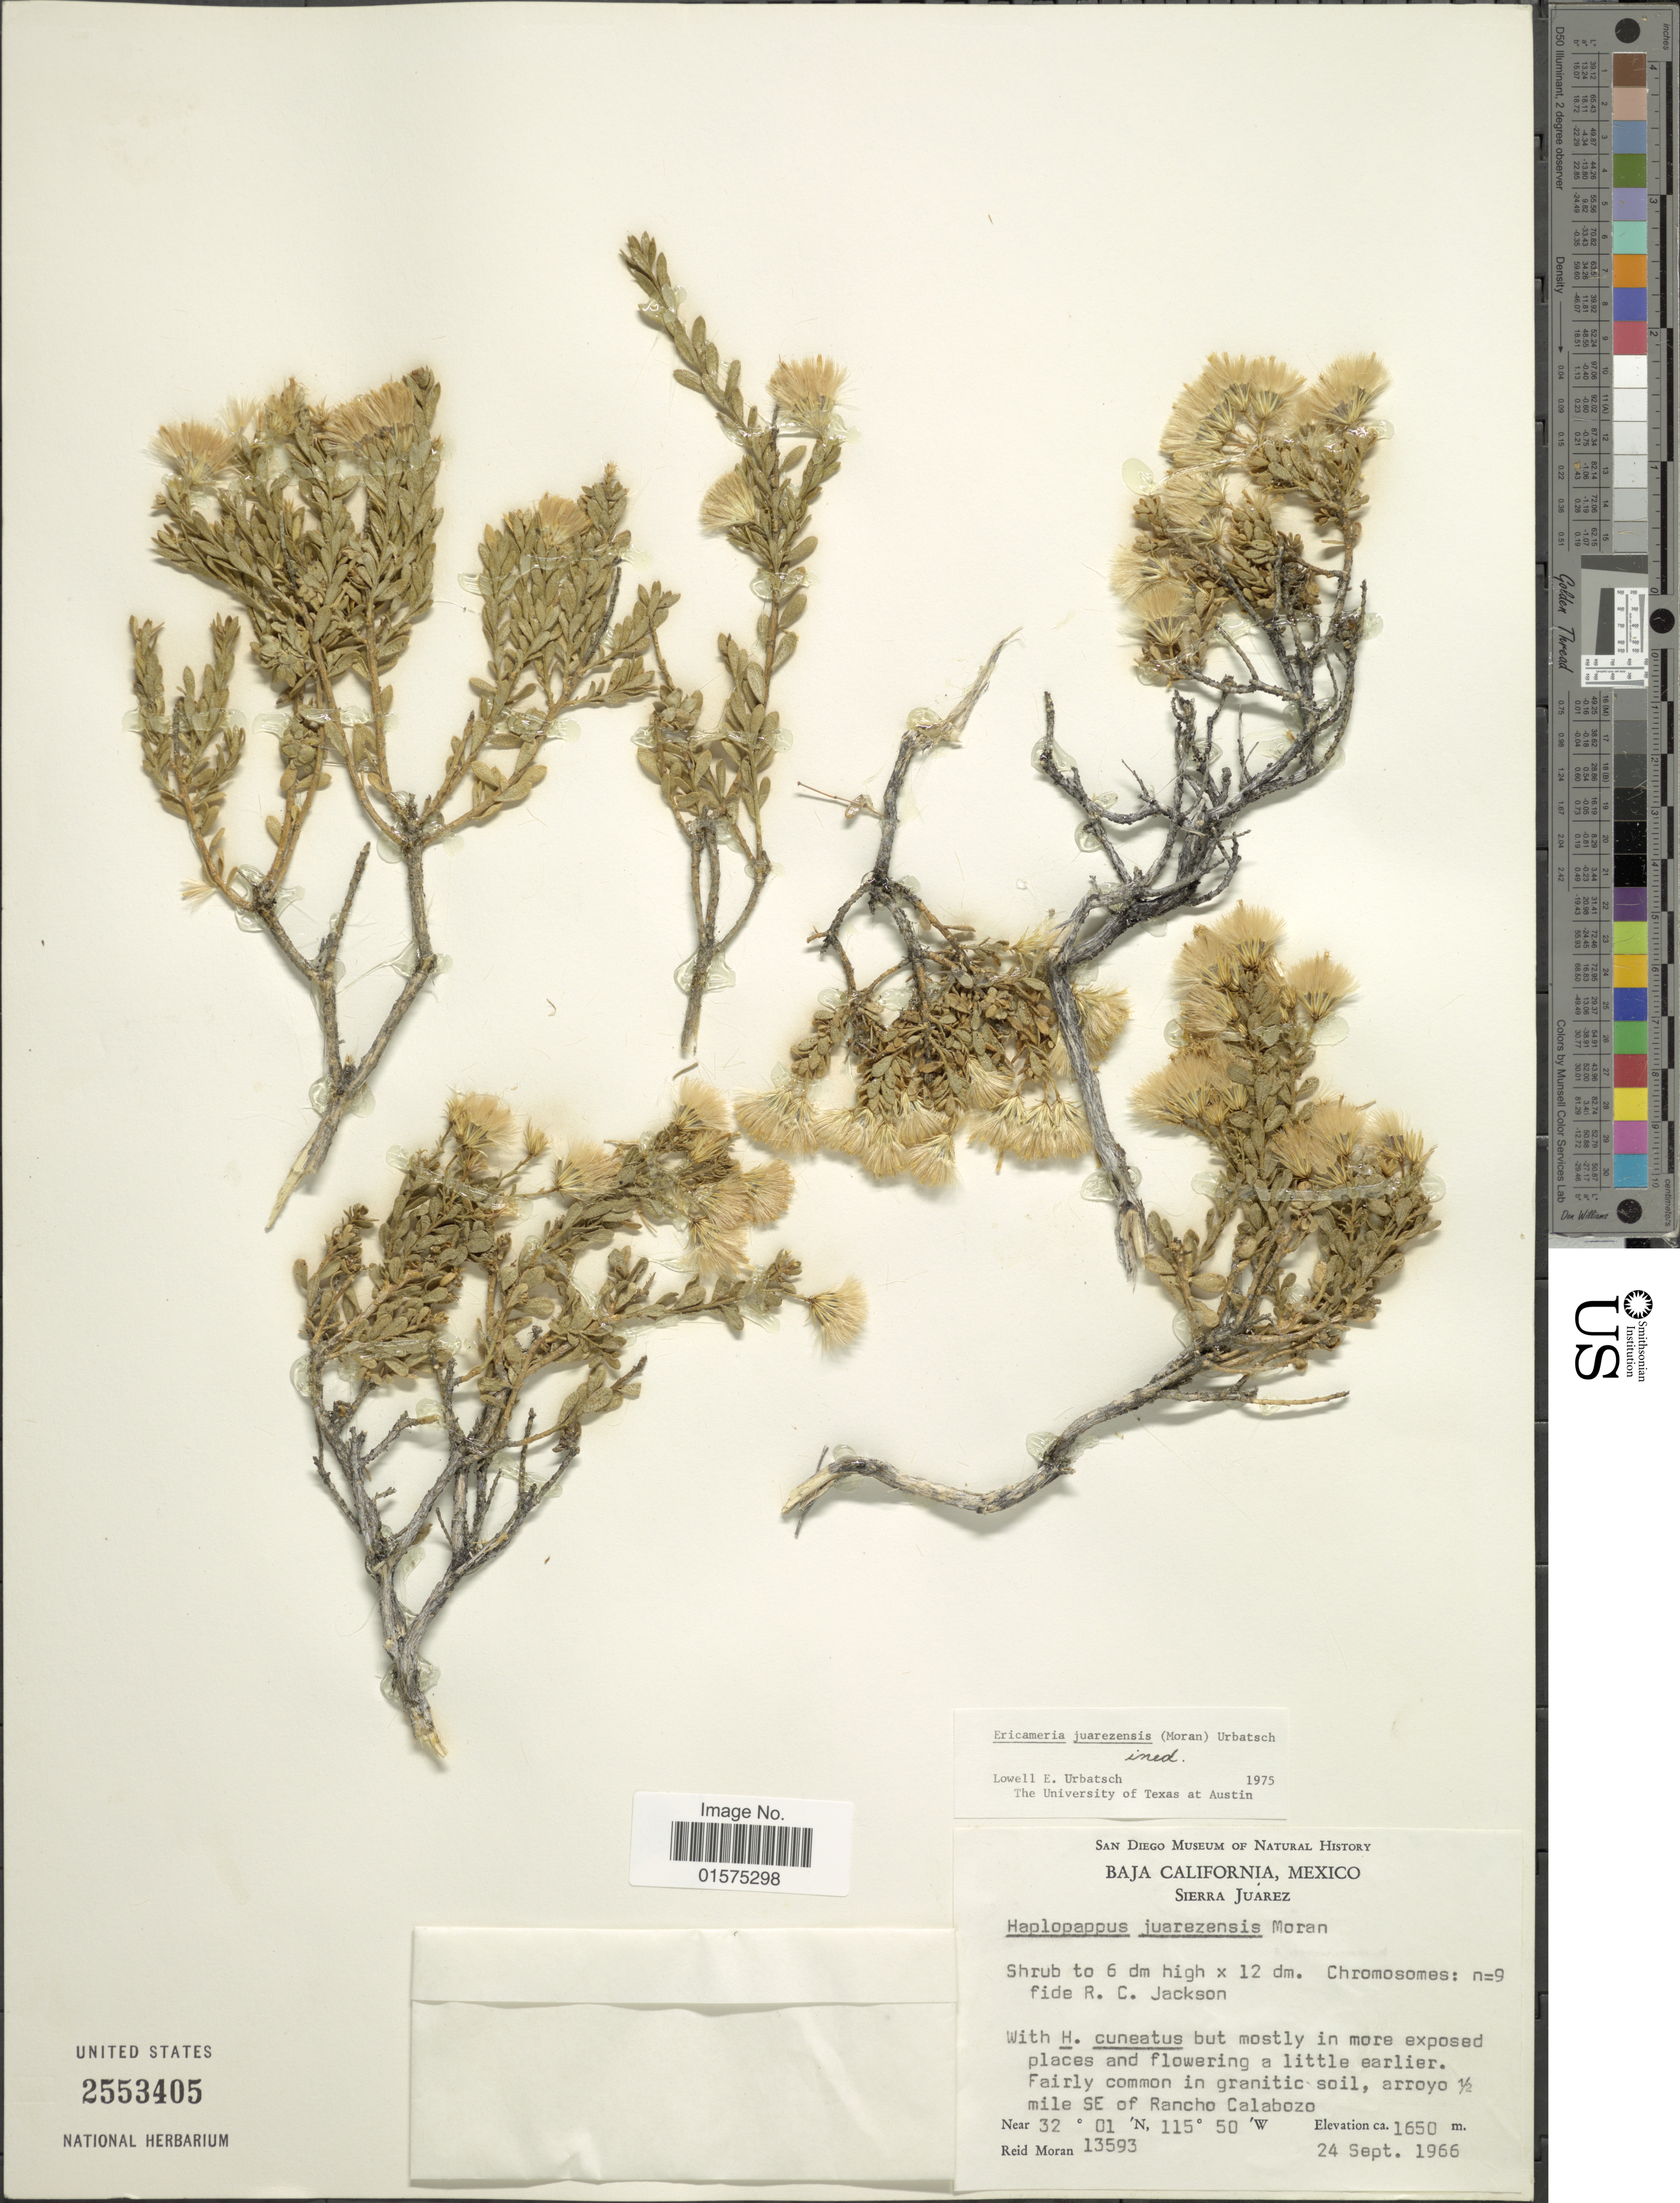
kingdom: Plantae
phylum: Tracheophyta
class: Magnoliopsida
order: Asterales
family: Asteraceae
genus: Ericameria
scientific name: Ericameria juarezensis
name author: (Moran) Urbatsch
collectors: R. V. Moran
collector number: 13593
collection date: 1966-09-24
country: Mexico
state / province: Baja California Sur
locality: Sierra Juárez. arroyo ½ mile SE of Rancho Calabozo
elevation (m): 1650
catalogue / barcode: US 2553405